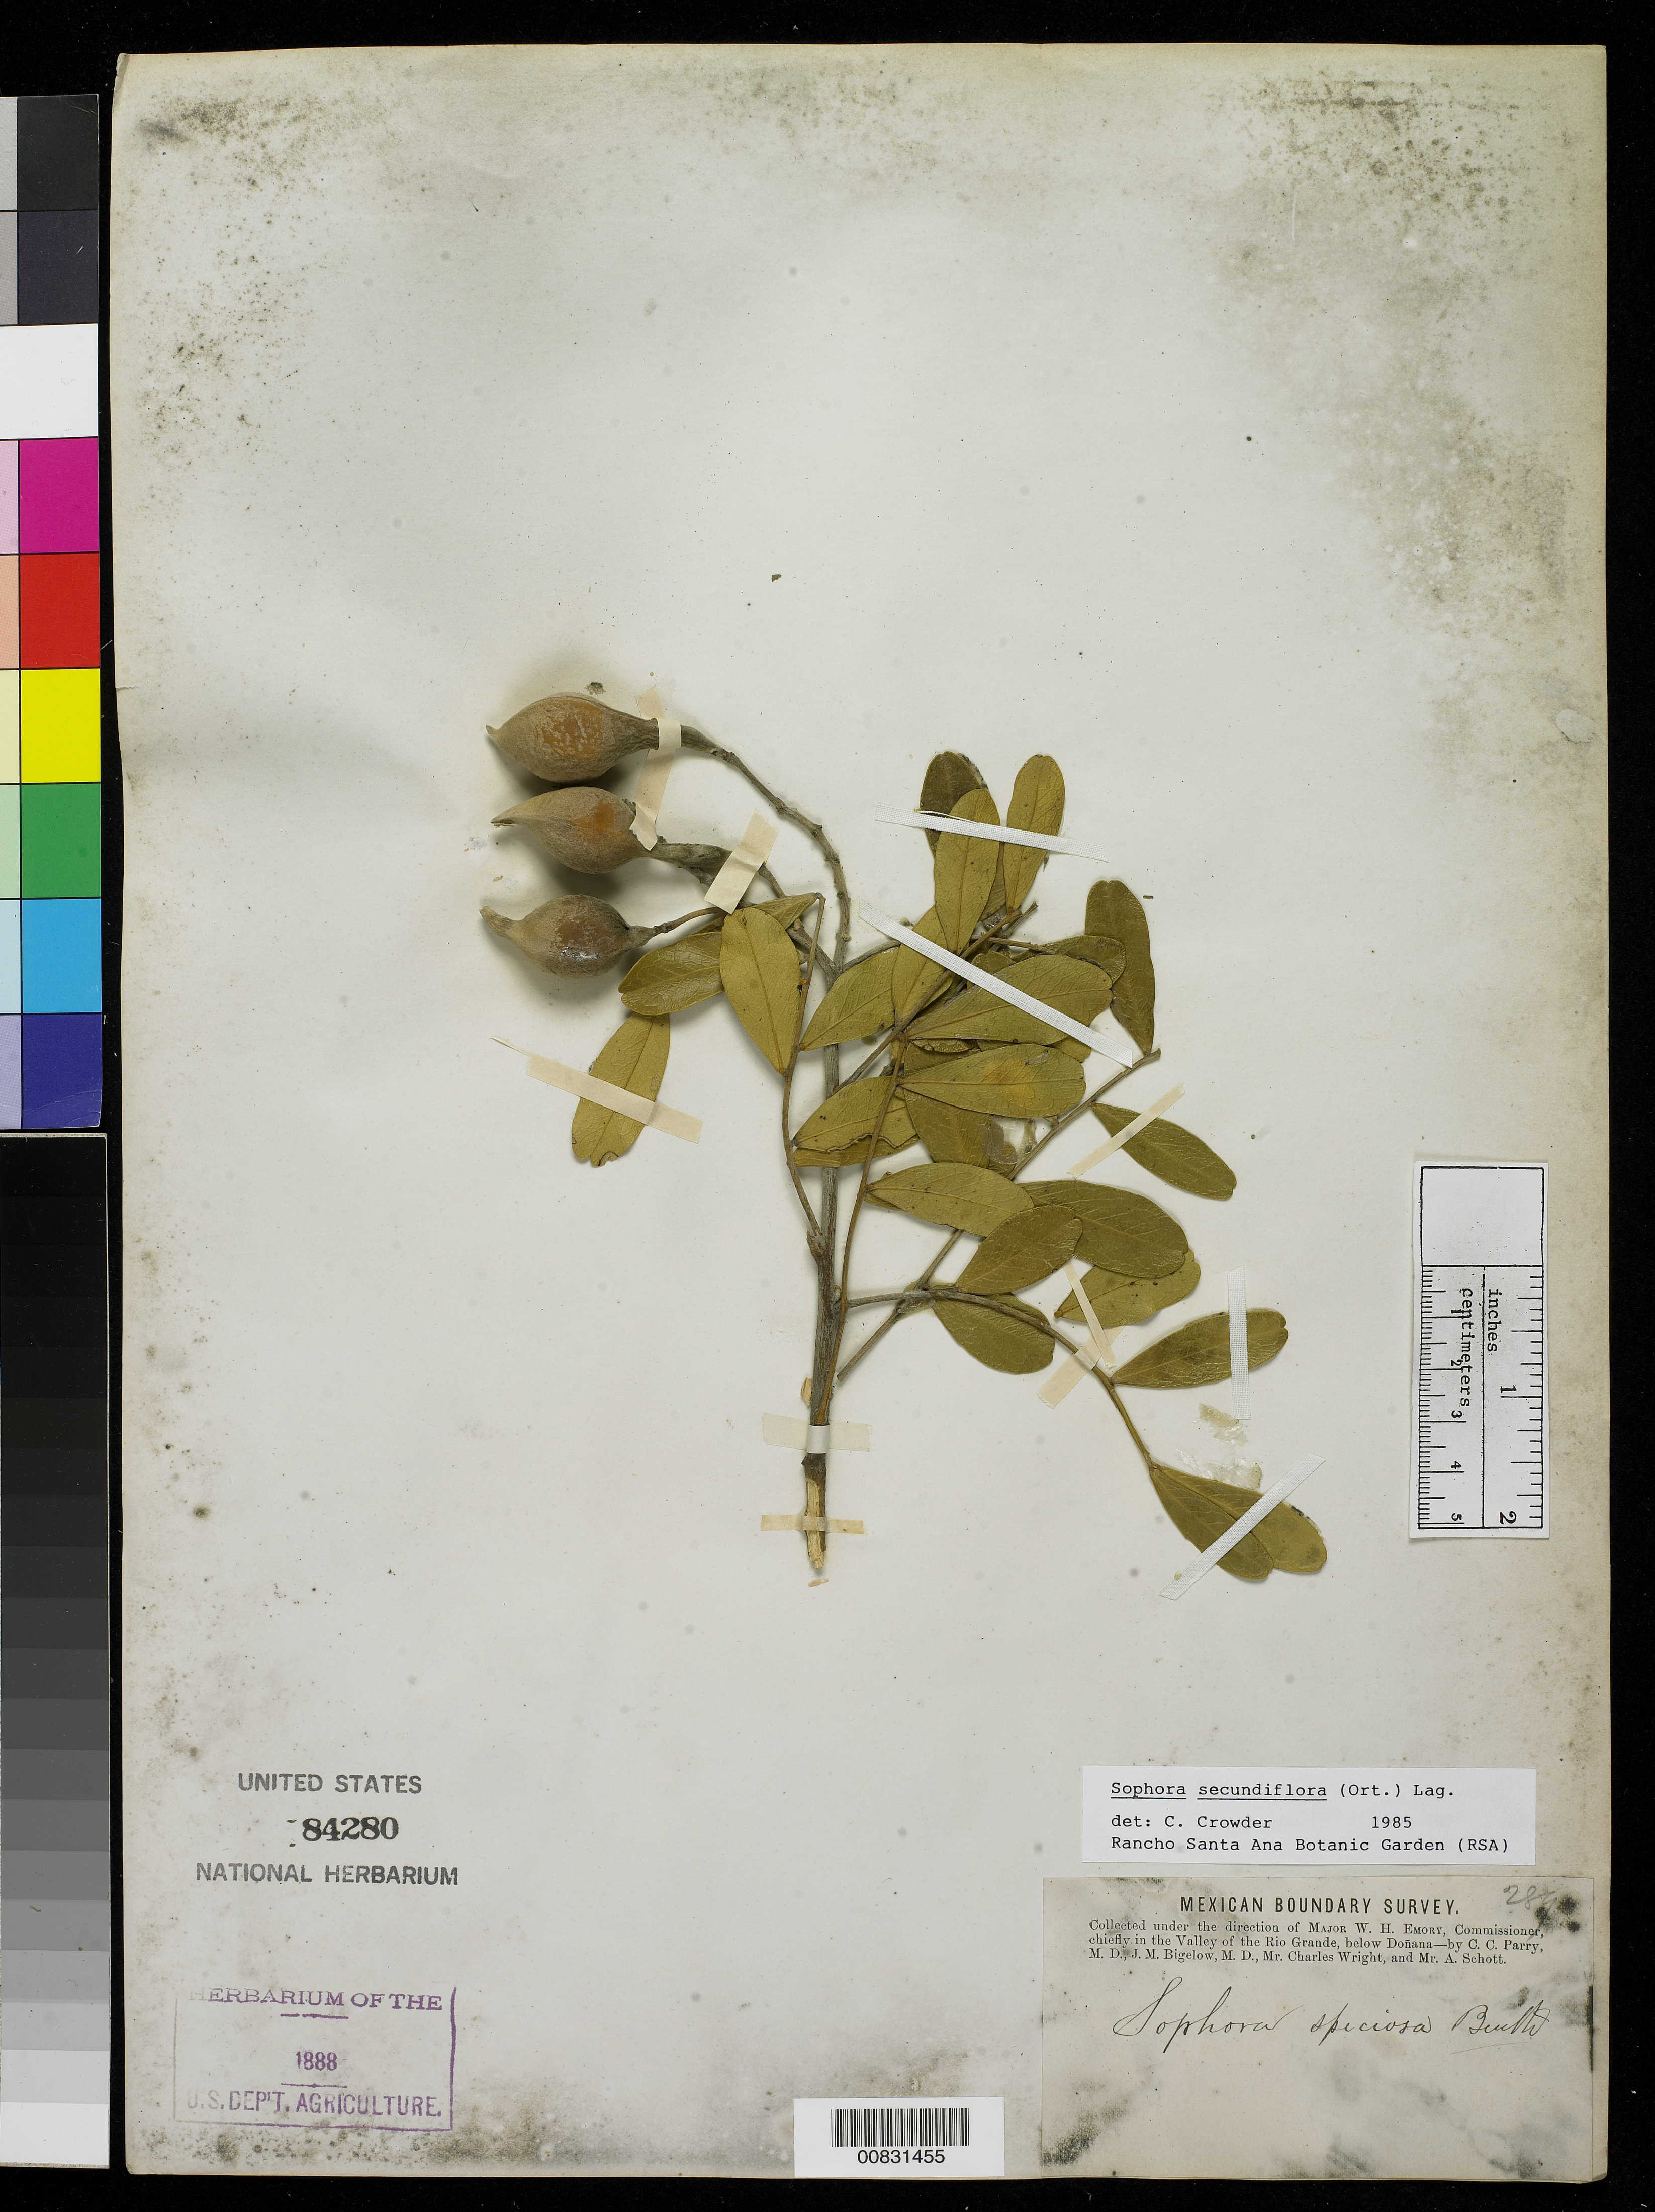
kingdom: Plantae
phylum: Tracheophyta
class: Magnoliopsida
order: Fabales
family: Fabaceae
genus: Dermatophyllum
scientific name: Dermatophyllum secundiflorum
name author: (Ortega) Gandhi & Reveal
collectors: C. C. Parry, J. M. Bigelow, C. Wright & A. C. V. Schott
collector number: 289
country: United States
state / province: New Mexico / Texas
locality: Valley of the Rio Grande, below Doñana.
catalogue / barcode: US 84280